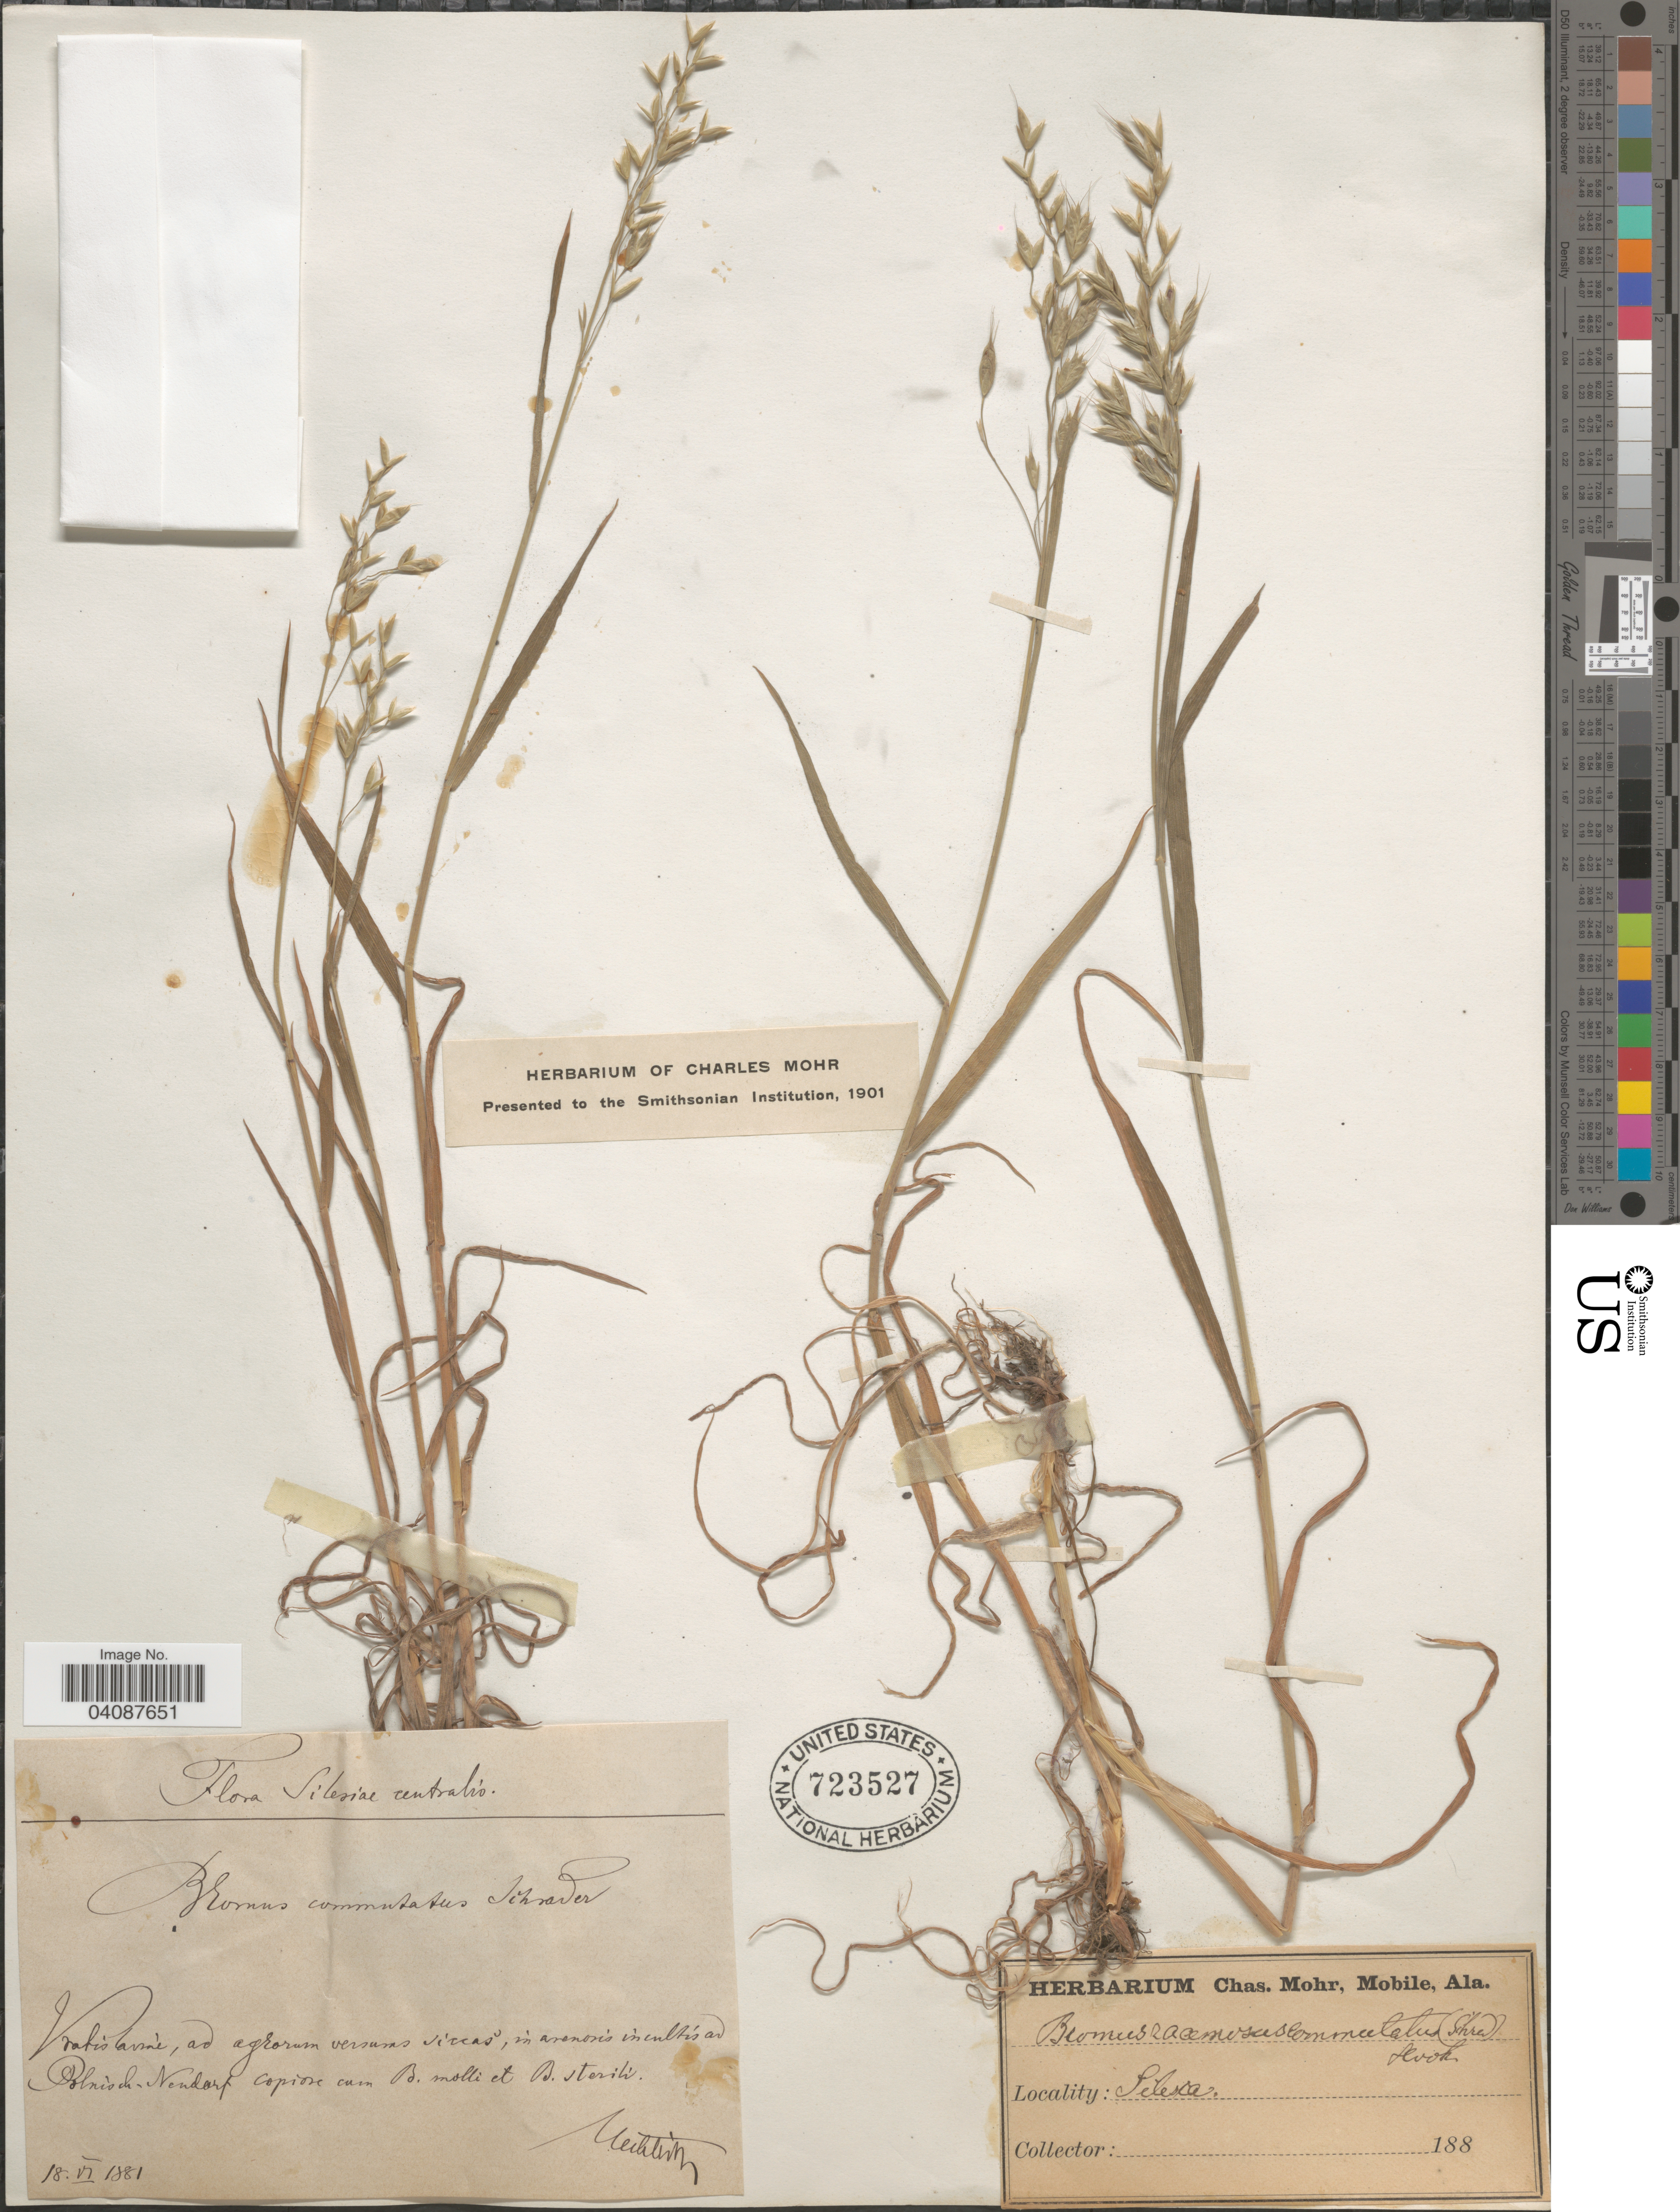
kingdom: Plantae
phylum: Tracheophyta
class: Liliopsida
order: Poales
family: Poaceae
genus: Bromus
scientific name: Bromus commutatus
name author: Schrad.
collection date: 1881-06-18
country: Poland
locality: Silesiae centralis. Pratis lavine, ad agrorum versusas sircas, in arenosis incultis ad Polnisch-Neudorf copiose cum B. molli et B. sterili.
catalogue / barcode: US 723527